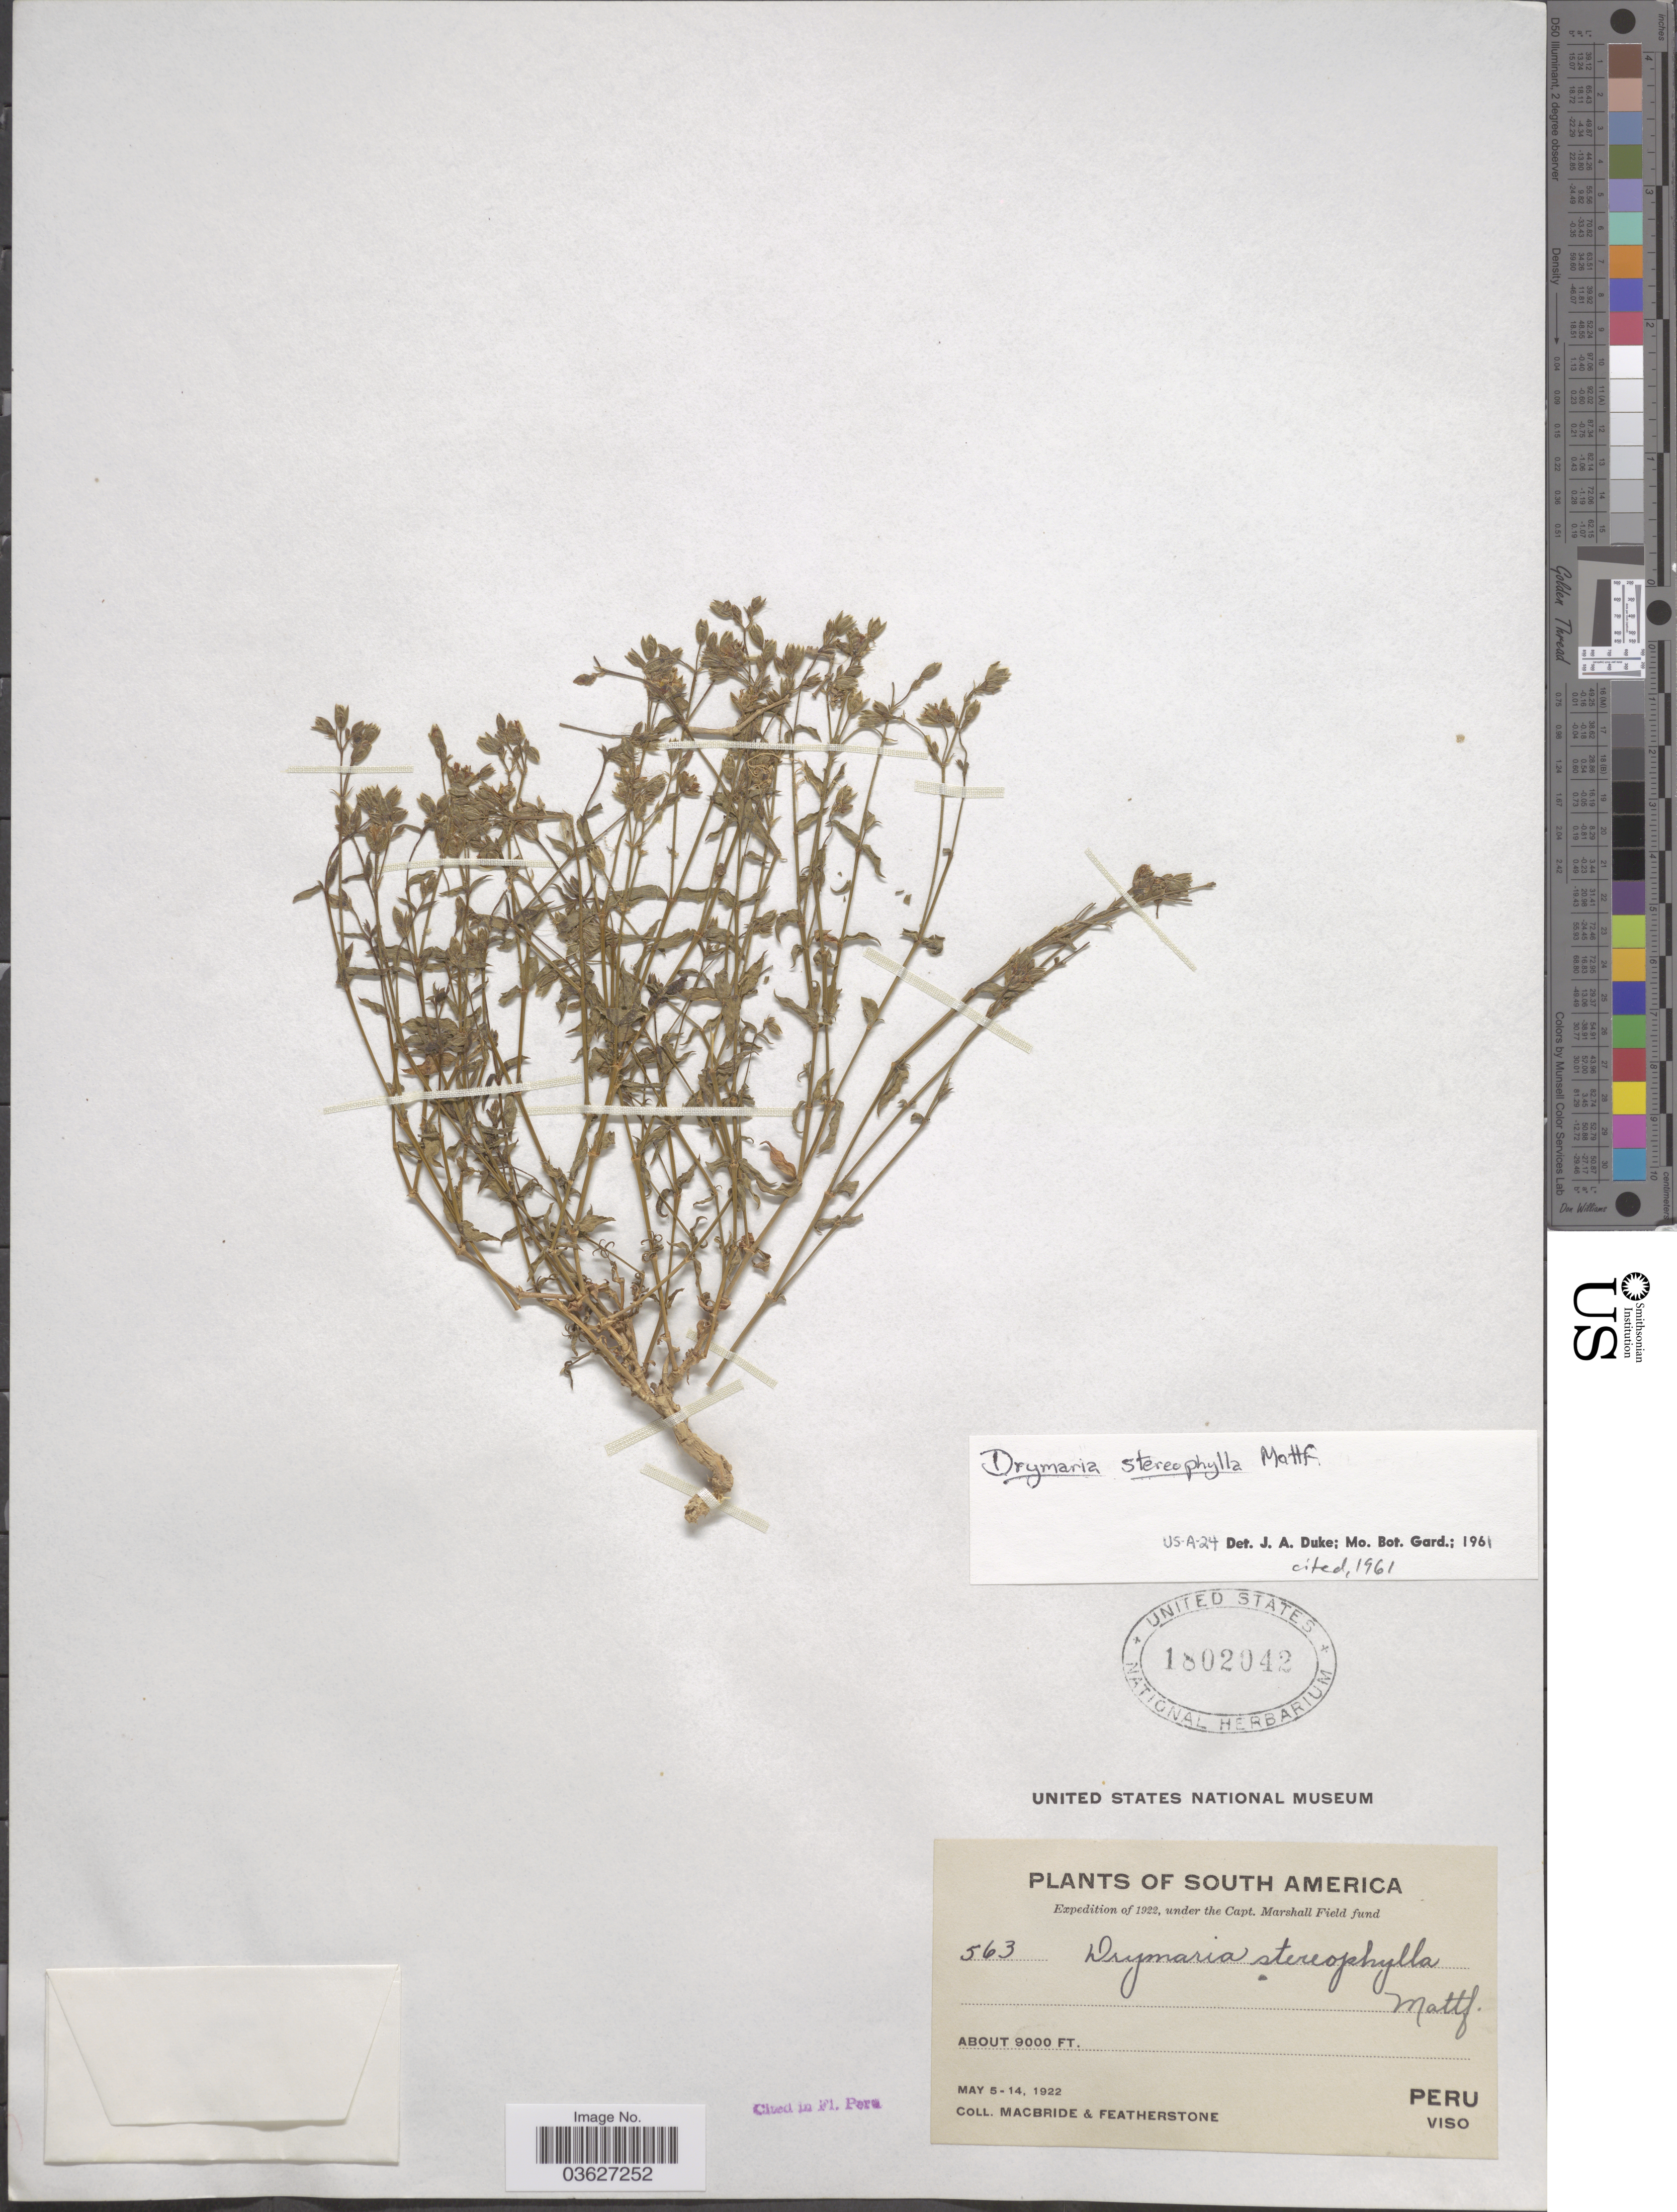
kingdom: Plantae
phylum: Tracheophyta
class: Magnoliopsida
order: Caryophyllales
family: Caryophyllaceae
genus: Drymaria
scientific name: Drymaria stereophylla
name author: Mattf.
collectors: Macbride, -- & -. Featherstone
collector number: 563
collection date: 1922-05-05/1922-05-14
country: Peru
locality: Viso.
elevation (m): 2743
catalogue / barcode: US 1802042